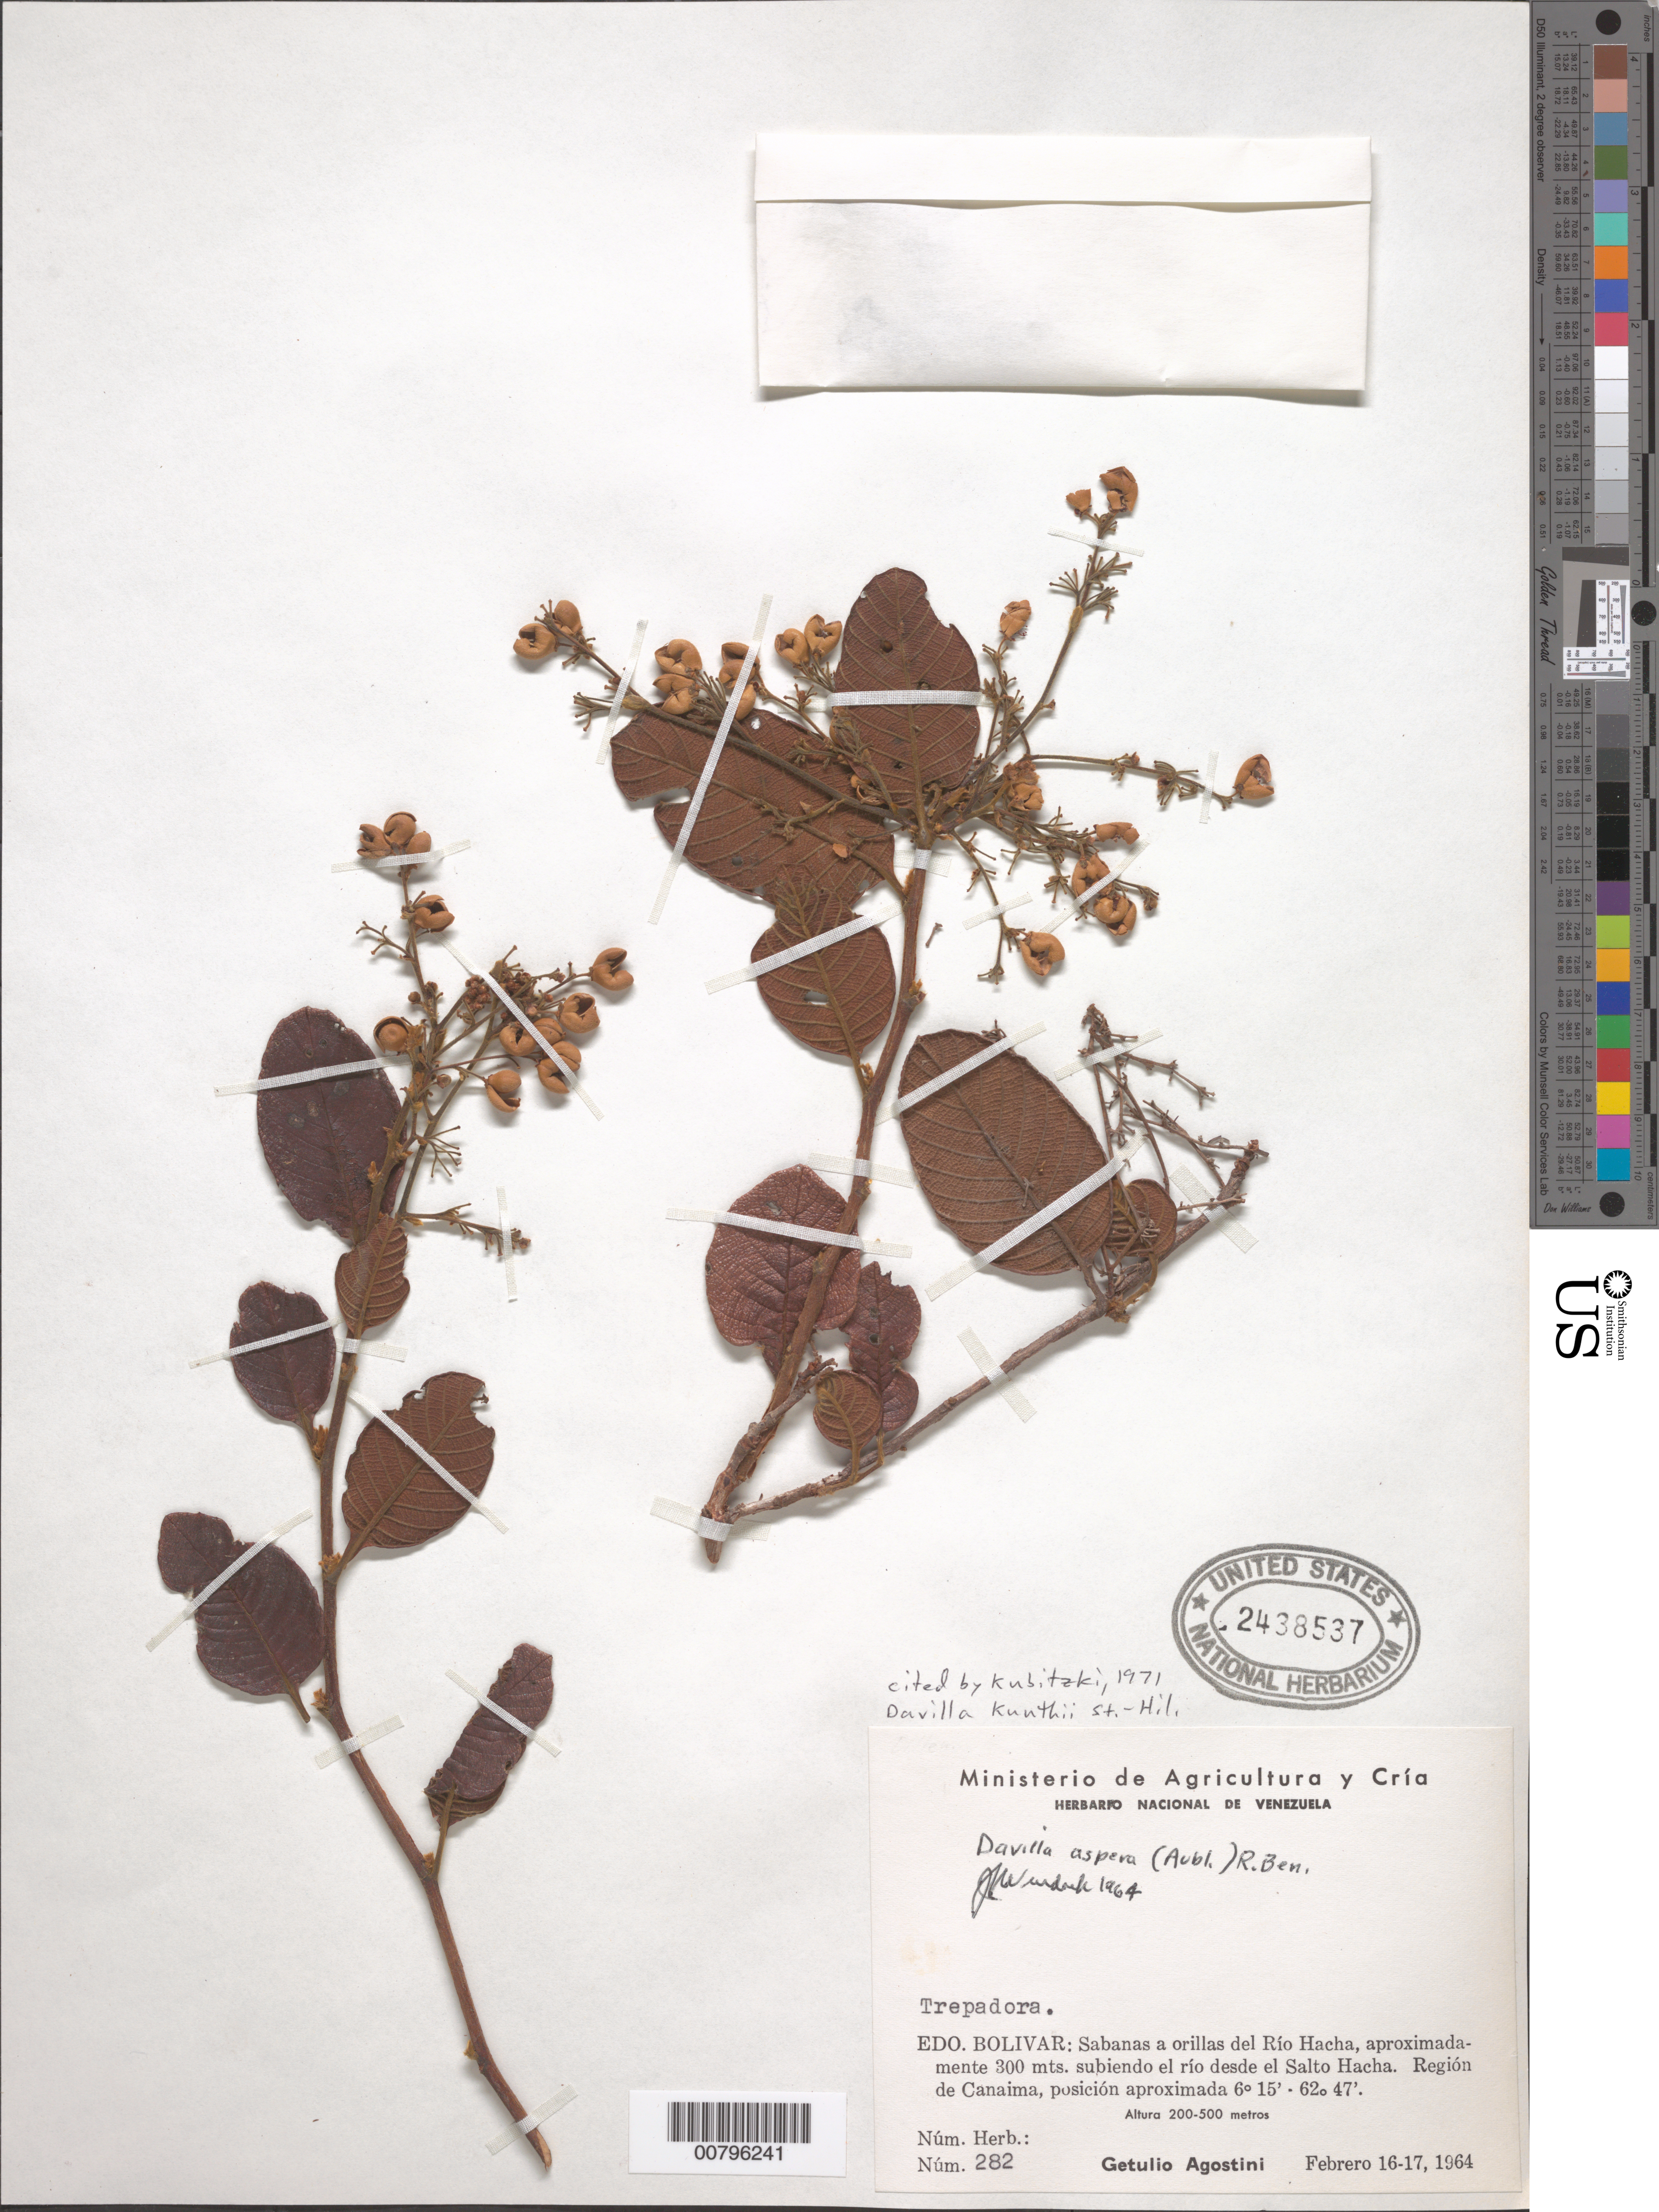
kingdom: Plantae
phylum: Tracheophyta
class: Magnoliopsida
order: Dilleniales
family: Dilleniaceae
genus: Davilla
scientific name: Davilla kunthii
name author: A. St.-Hil.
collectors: G. Agostini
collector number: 282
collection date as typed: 16-Feb-64 to 17-Feb-64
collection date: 1964-02-16/1964-02-17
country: Venezuela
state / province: Bolívar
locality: Isla del Río Hacha, 600 m subiendo el Salto Hacha; región de Canaima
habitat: Savannas and riverbanks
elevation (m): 200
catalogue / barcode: US 2438537